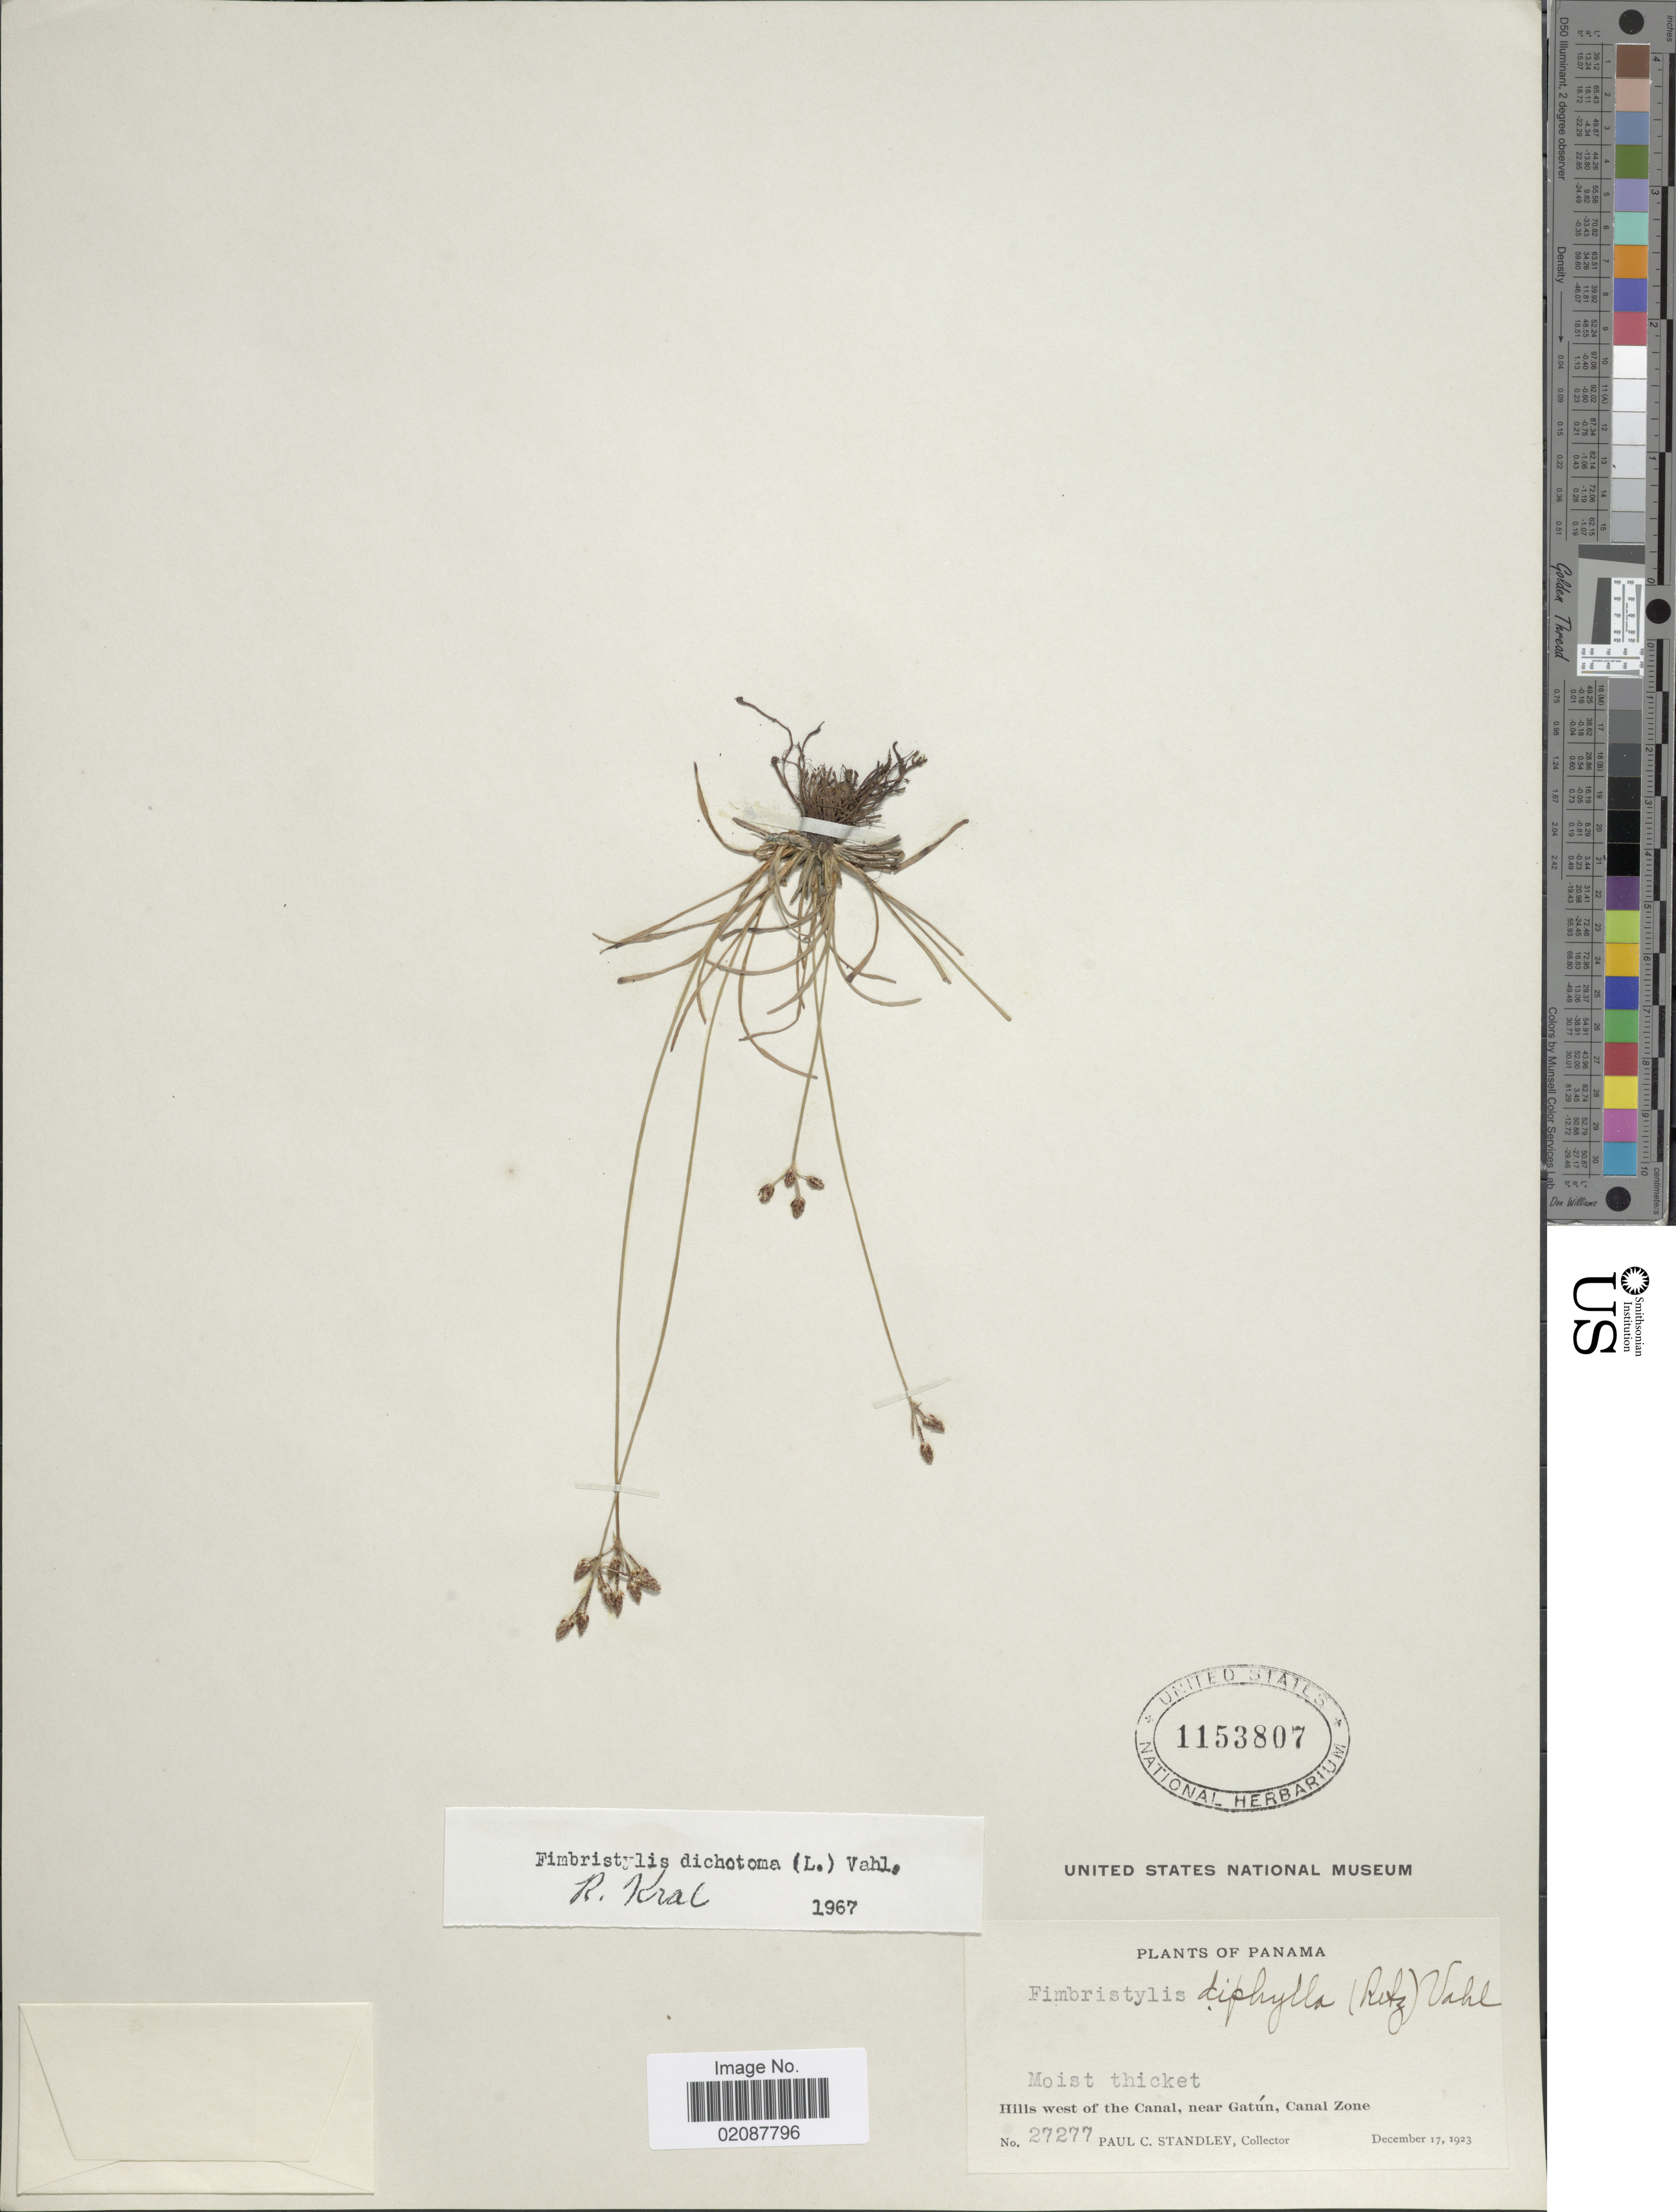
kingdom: Plantae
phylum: Tracheophyta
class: Liliopsida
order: Poales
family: Cyperaceae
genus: Fimbristylis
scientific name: Fimbristylis dichotoma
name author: (L.) Vahl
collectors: P. C. Standley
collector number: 27277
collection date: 1923-12-17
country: Panama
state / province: Colón / Panamá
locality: Moist thicket, Hills west of the Canal, near Gatún, Canal Zone.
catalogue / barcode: US 1153807